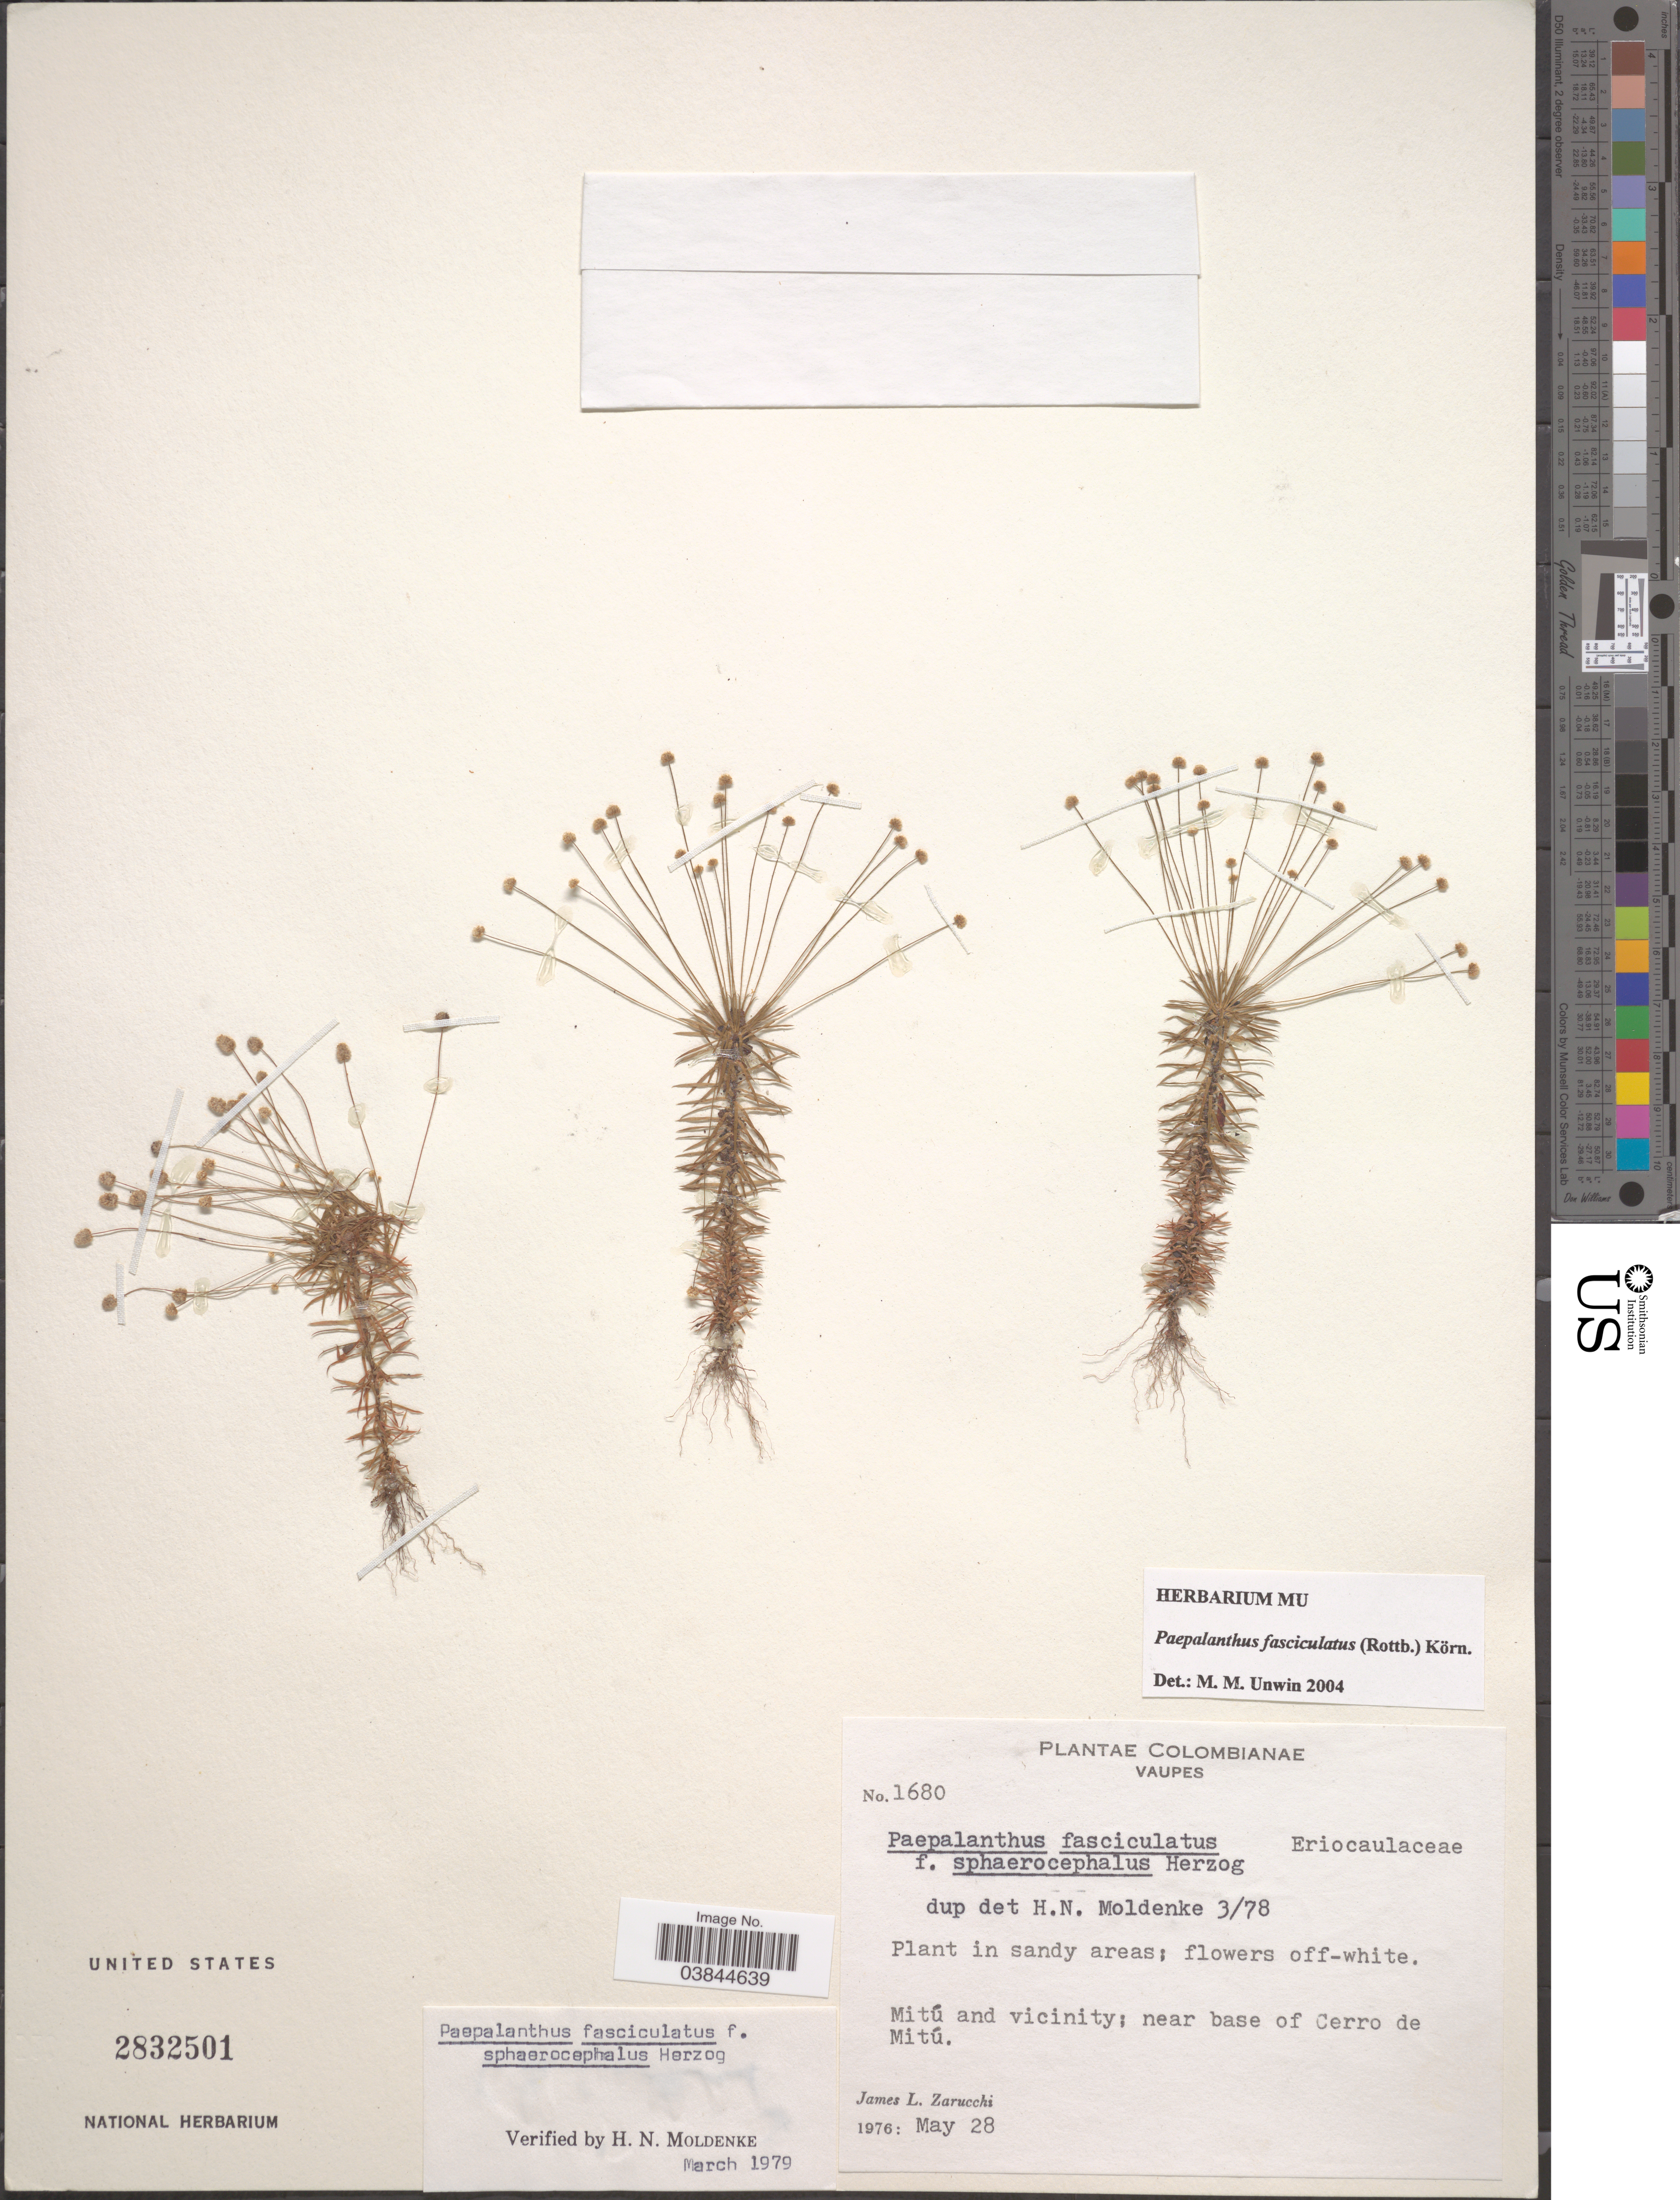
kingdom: Plantae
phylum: Tracheophyta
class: Liliopsida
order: Poales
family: Eriocaulaceae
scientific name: Giuliettia fasciculata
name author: (Rottb.) Andrino & Sano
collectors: J. L. Zarucchi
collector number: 1680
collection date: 1976-05-28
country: Colombia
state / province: Vaupés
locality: Mitú and vicinity; near base of Cerro de Mitú.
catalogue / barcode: US 2832501